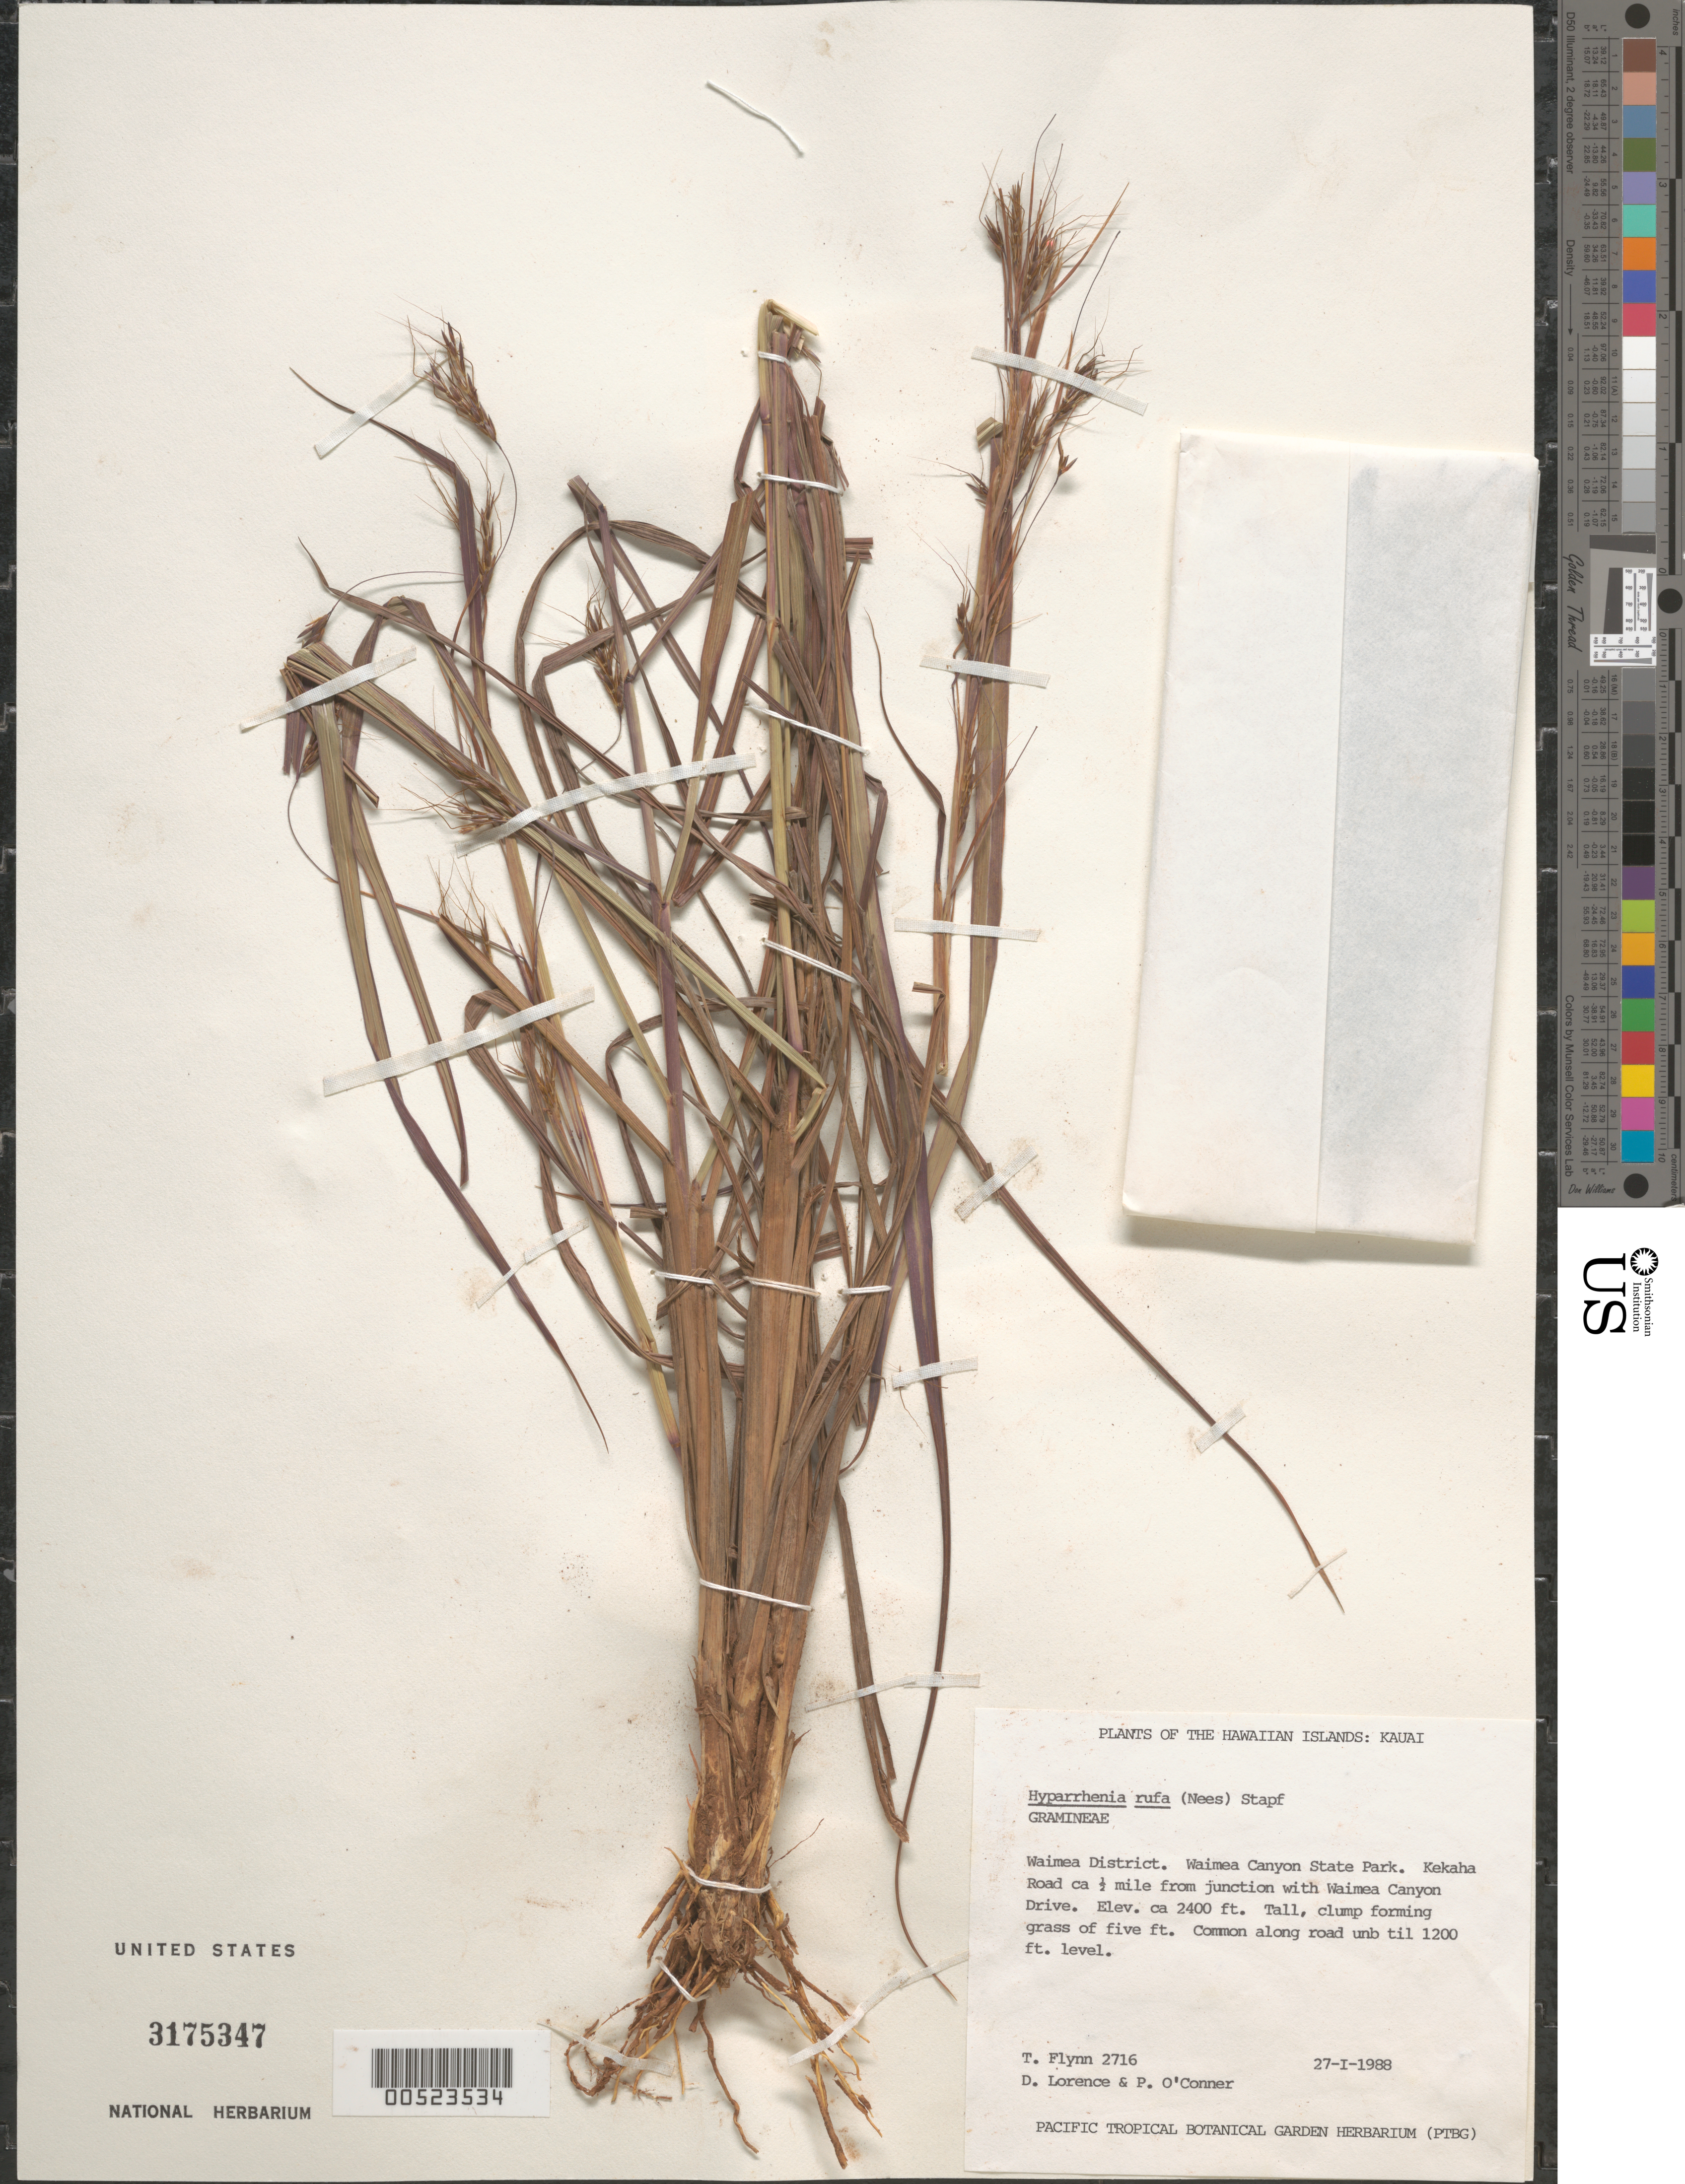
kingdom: Plantae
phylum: Tracheophyta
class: Liliopsida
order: Poales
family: Poaceae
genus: Hyparrhenia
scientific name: Hyparrhenia rufa var. rufa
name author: (Nees) Stapf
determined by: Faccenda, K.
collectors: T. W. Flynn, D. Lorence & P. O'Conner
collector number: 2716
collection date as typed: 27 Jan 1988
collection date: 1988-01-27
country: United States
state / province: Hawaii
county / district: Kauai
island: Kaua'i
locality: Waimea District, Waimea Canyon State Park, Kekaha Rd ca 0.5 mi from jct with Waimea Canyon Drive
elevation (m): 732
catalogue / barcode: US 3175347